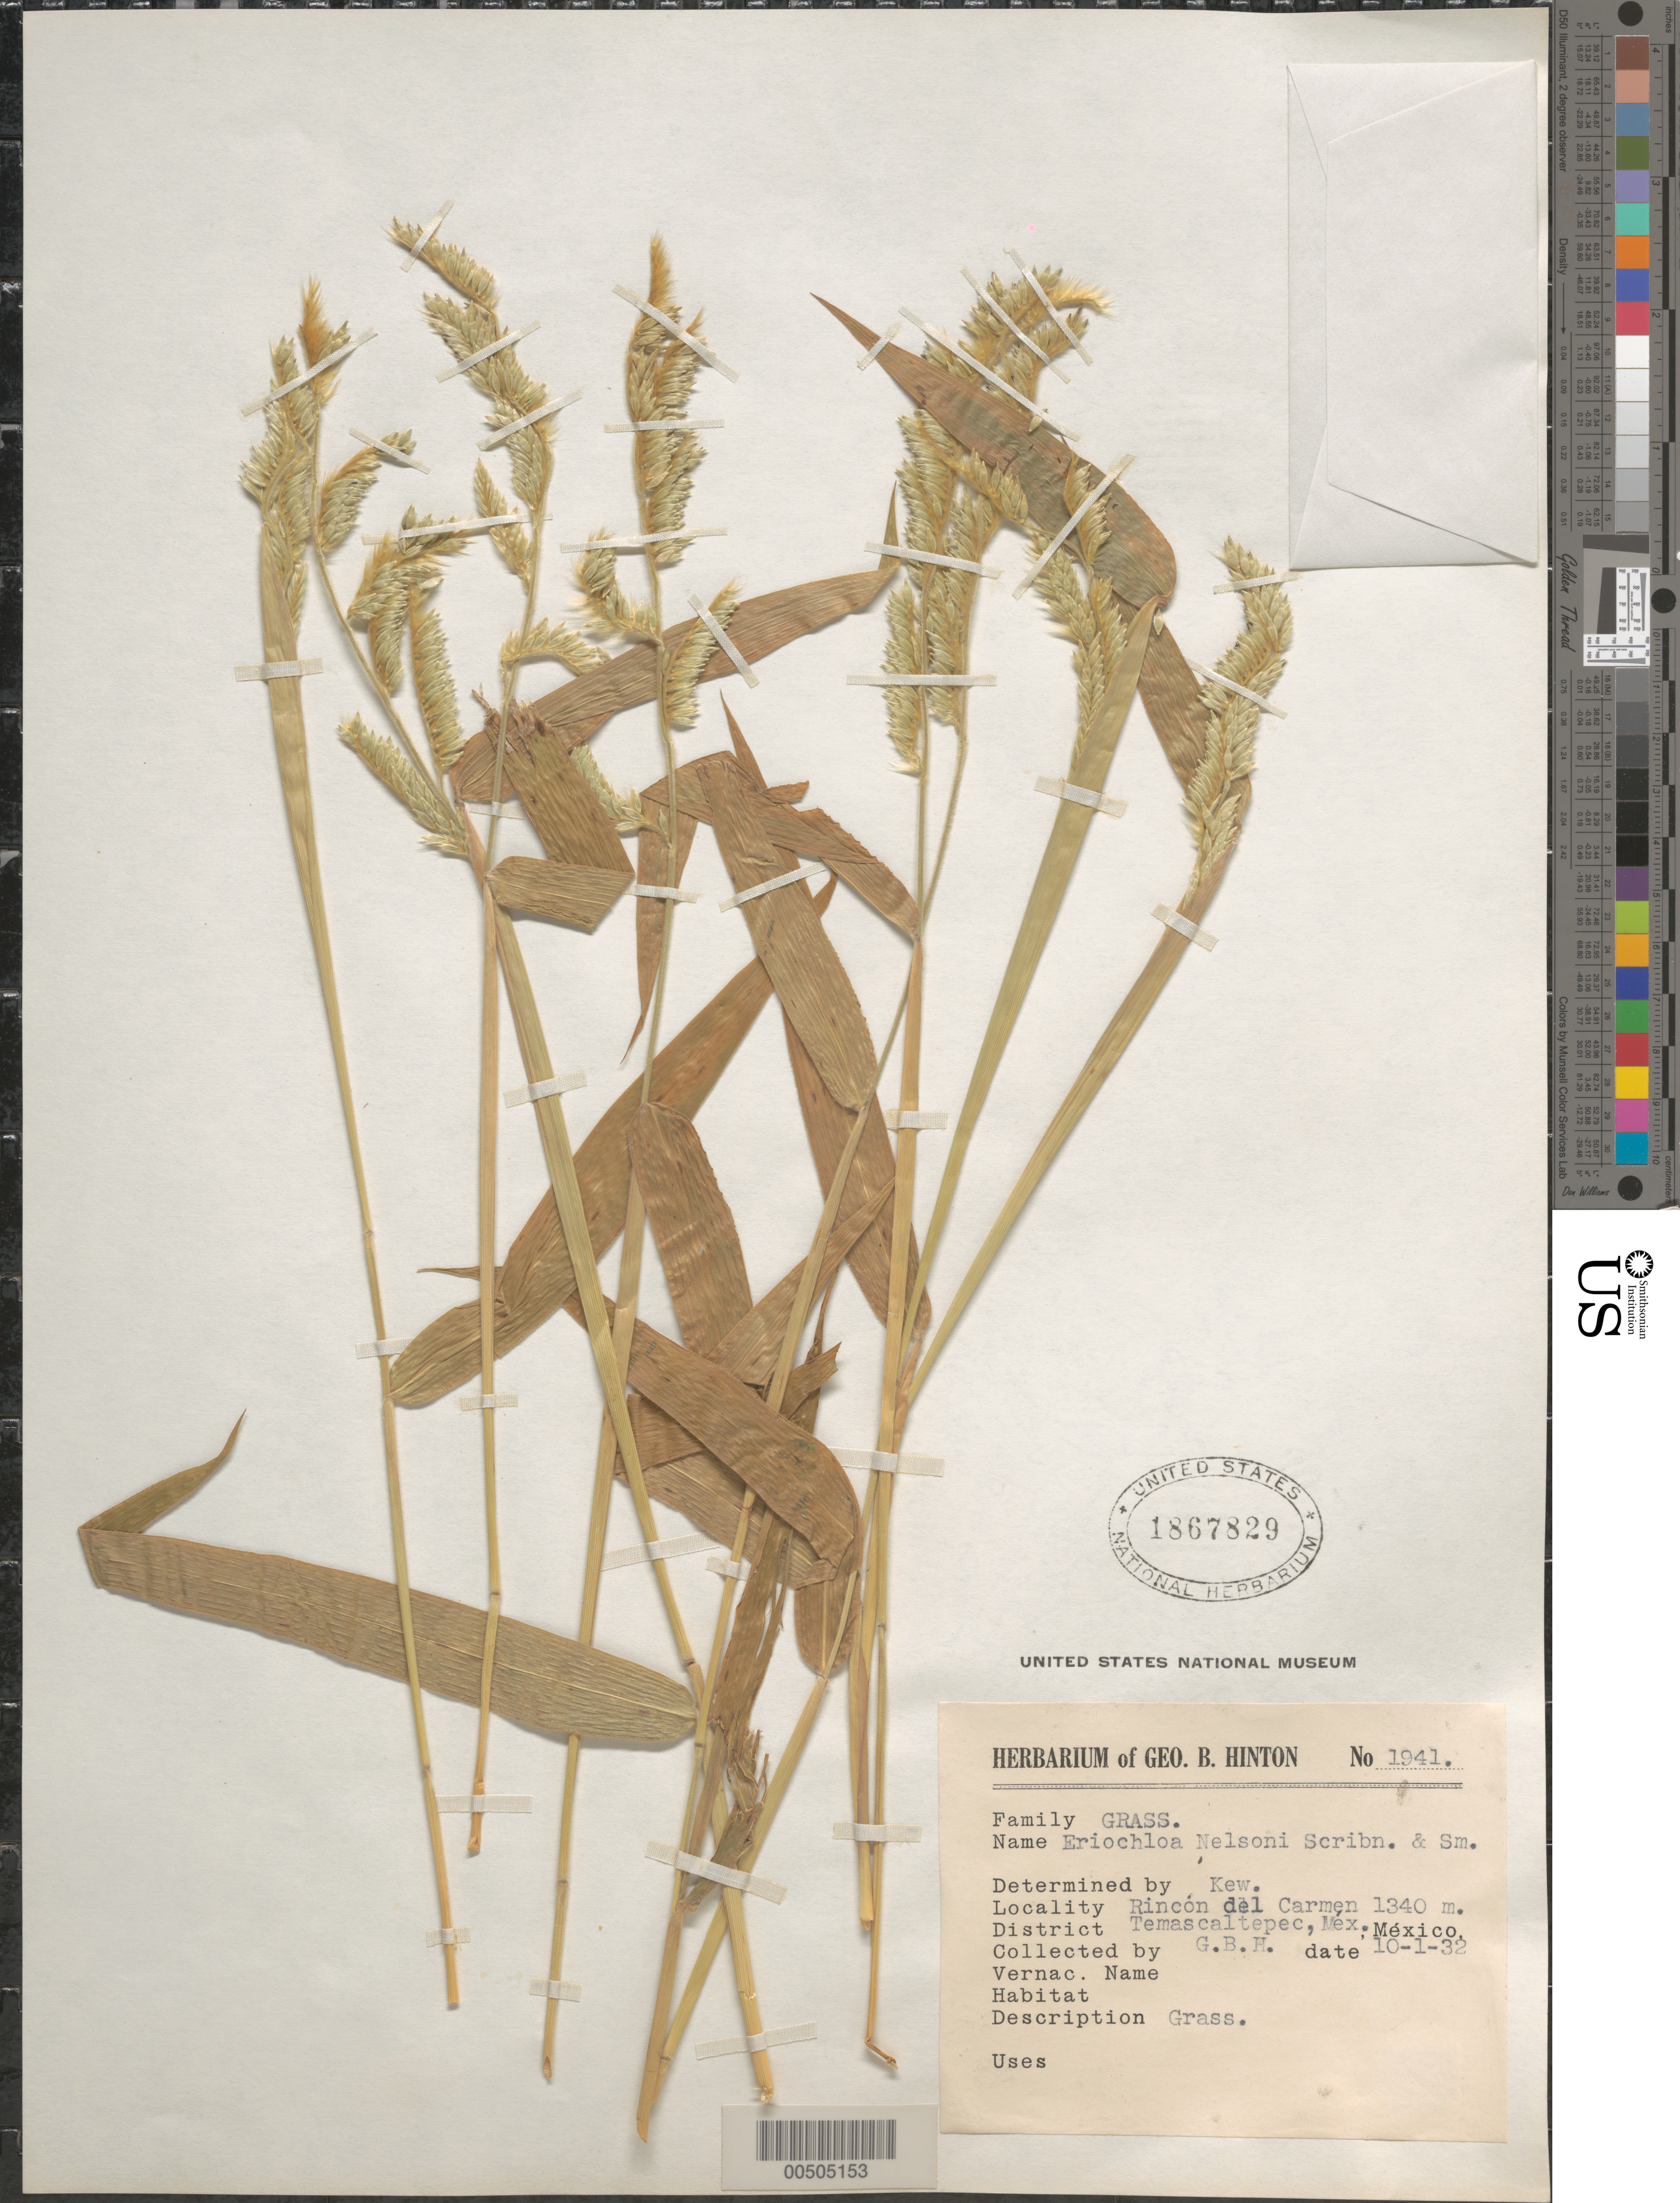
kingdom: Plantae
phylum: Tracheophyta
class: Liliopsida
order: Poales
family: Poaceae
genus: Eriochloa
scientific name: Eriochloa nelsonii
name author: Scribn. & J.G. Sm.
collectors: G. B. Hinton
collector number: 1941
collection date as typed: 10 Jan 1932 or 1 Oct 1932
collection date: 1932-01-10 or 1932-10-01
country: Mexico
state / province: México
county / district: Temascaltepec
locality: Temascaltepec Dist., Rincon del Carmen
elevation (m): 1340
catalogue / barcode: US 1867829